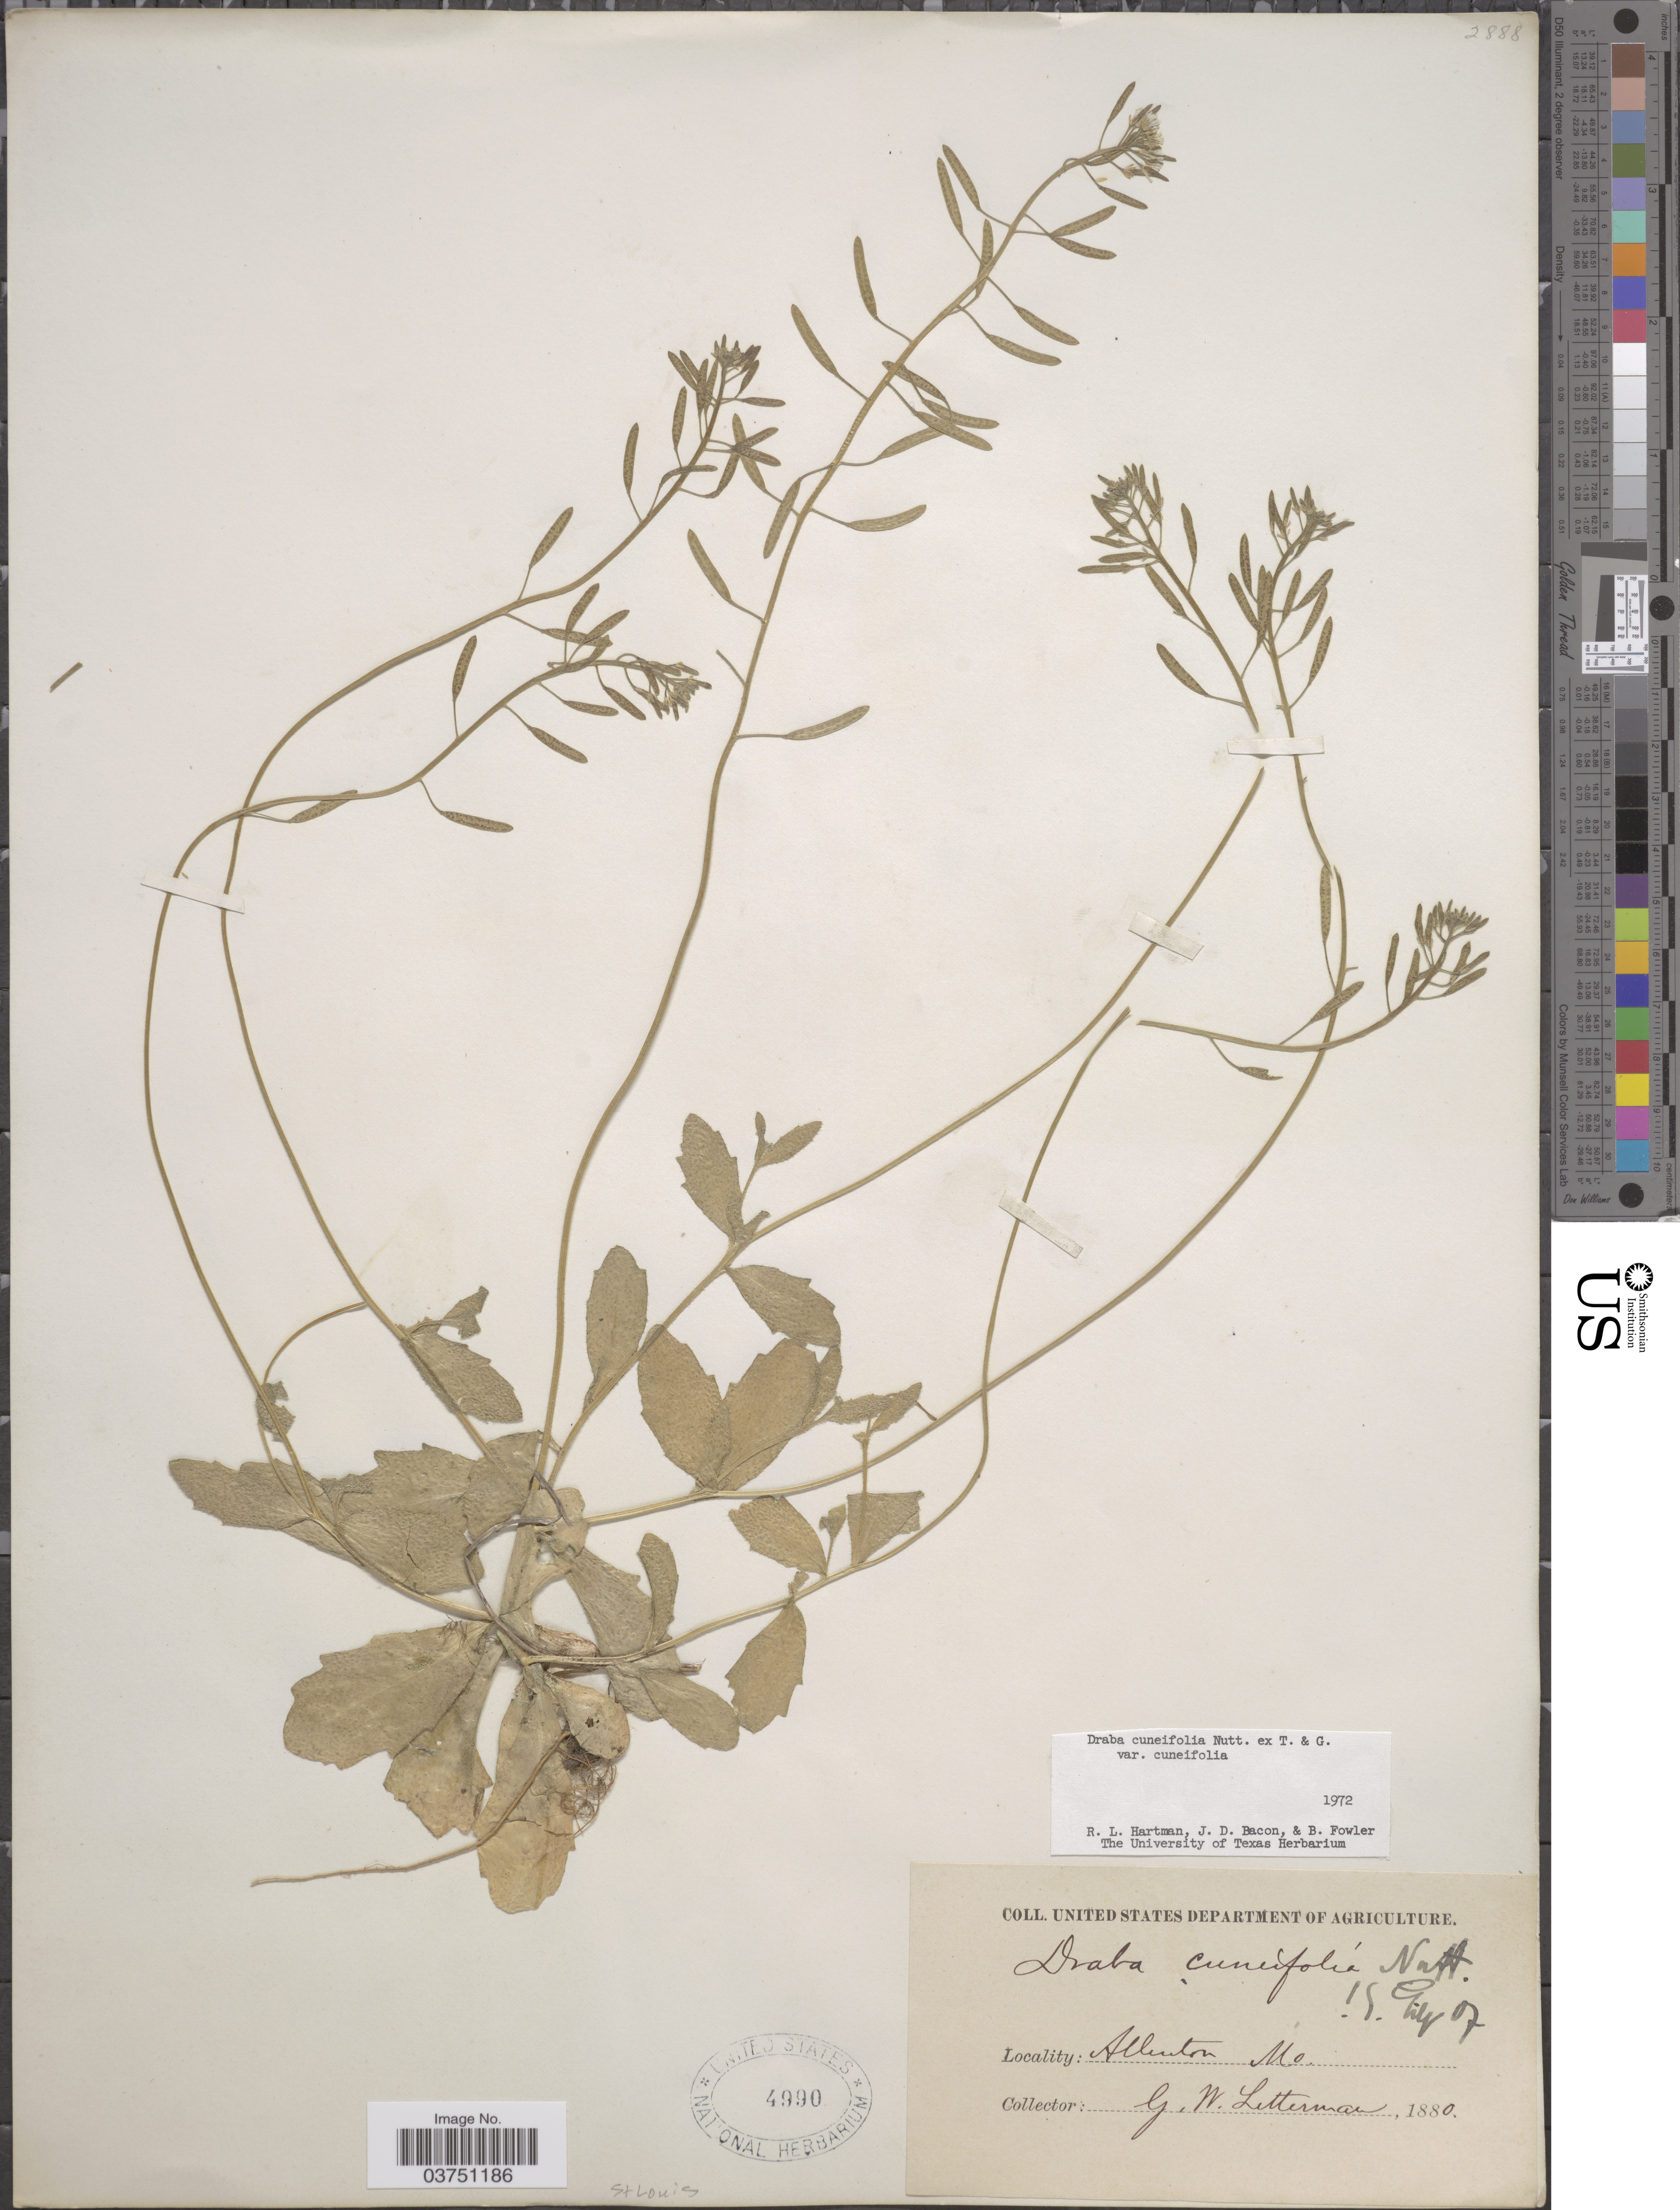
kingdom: Plantae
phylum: Tracheophyta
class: Magnoliopsida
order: Brassicales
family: Brassicaceae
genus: Draba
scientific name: Draba cuneifolia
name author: Nutt.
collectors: G. W. Letterman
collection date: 1880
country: United States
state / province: Missouri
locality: Allenton. St. Louis.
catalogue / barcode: US 4990